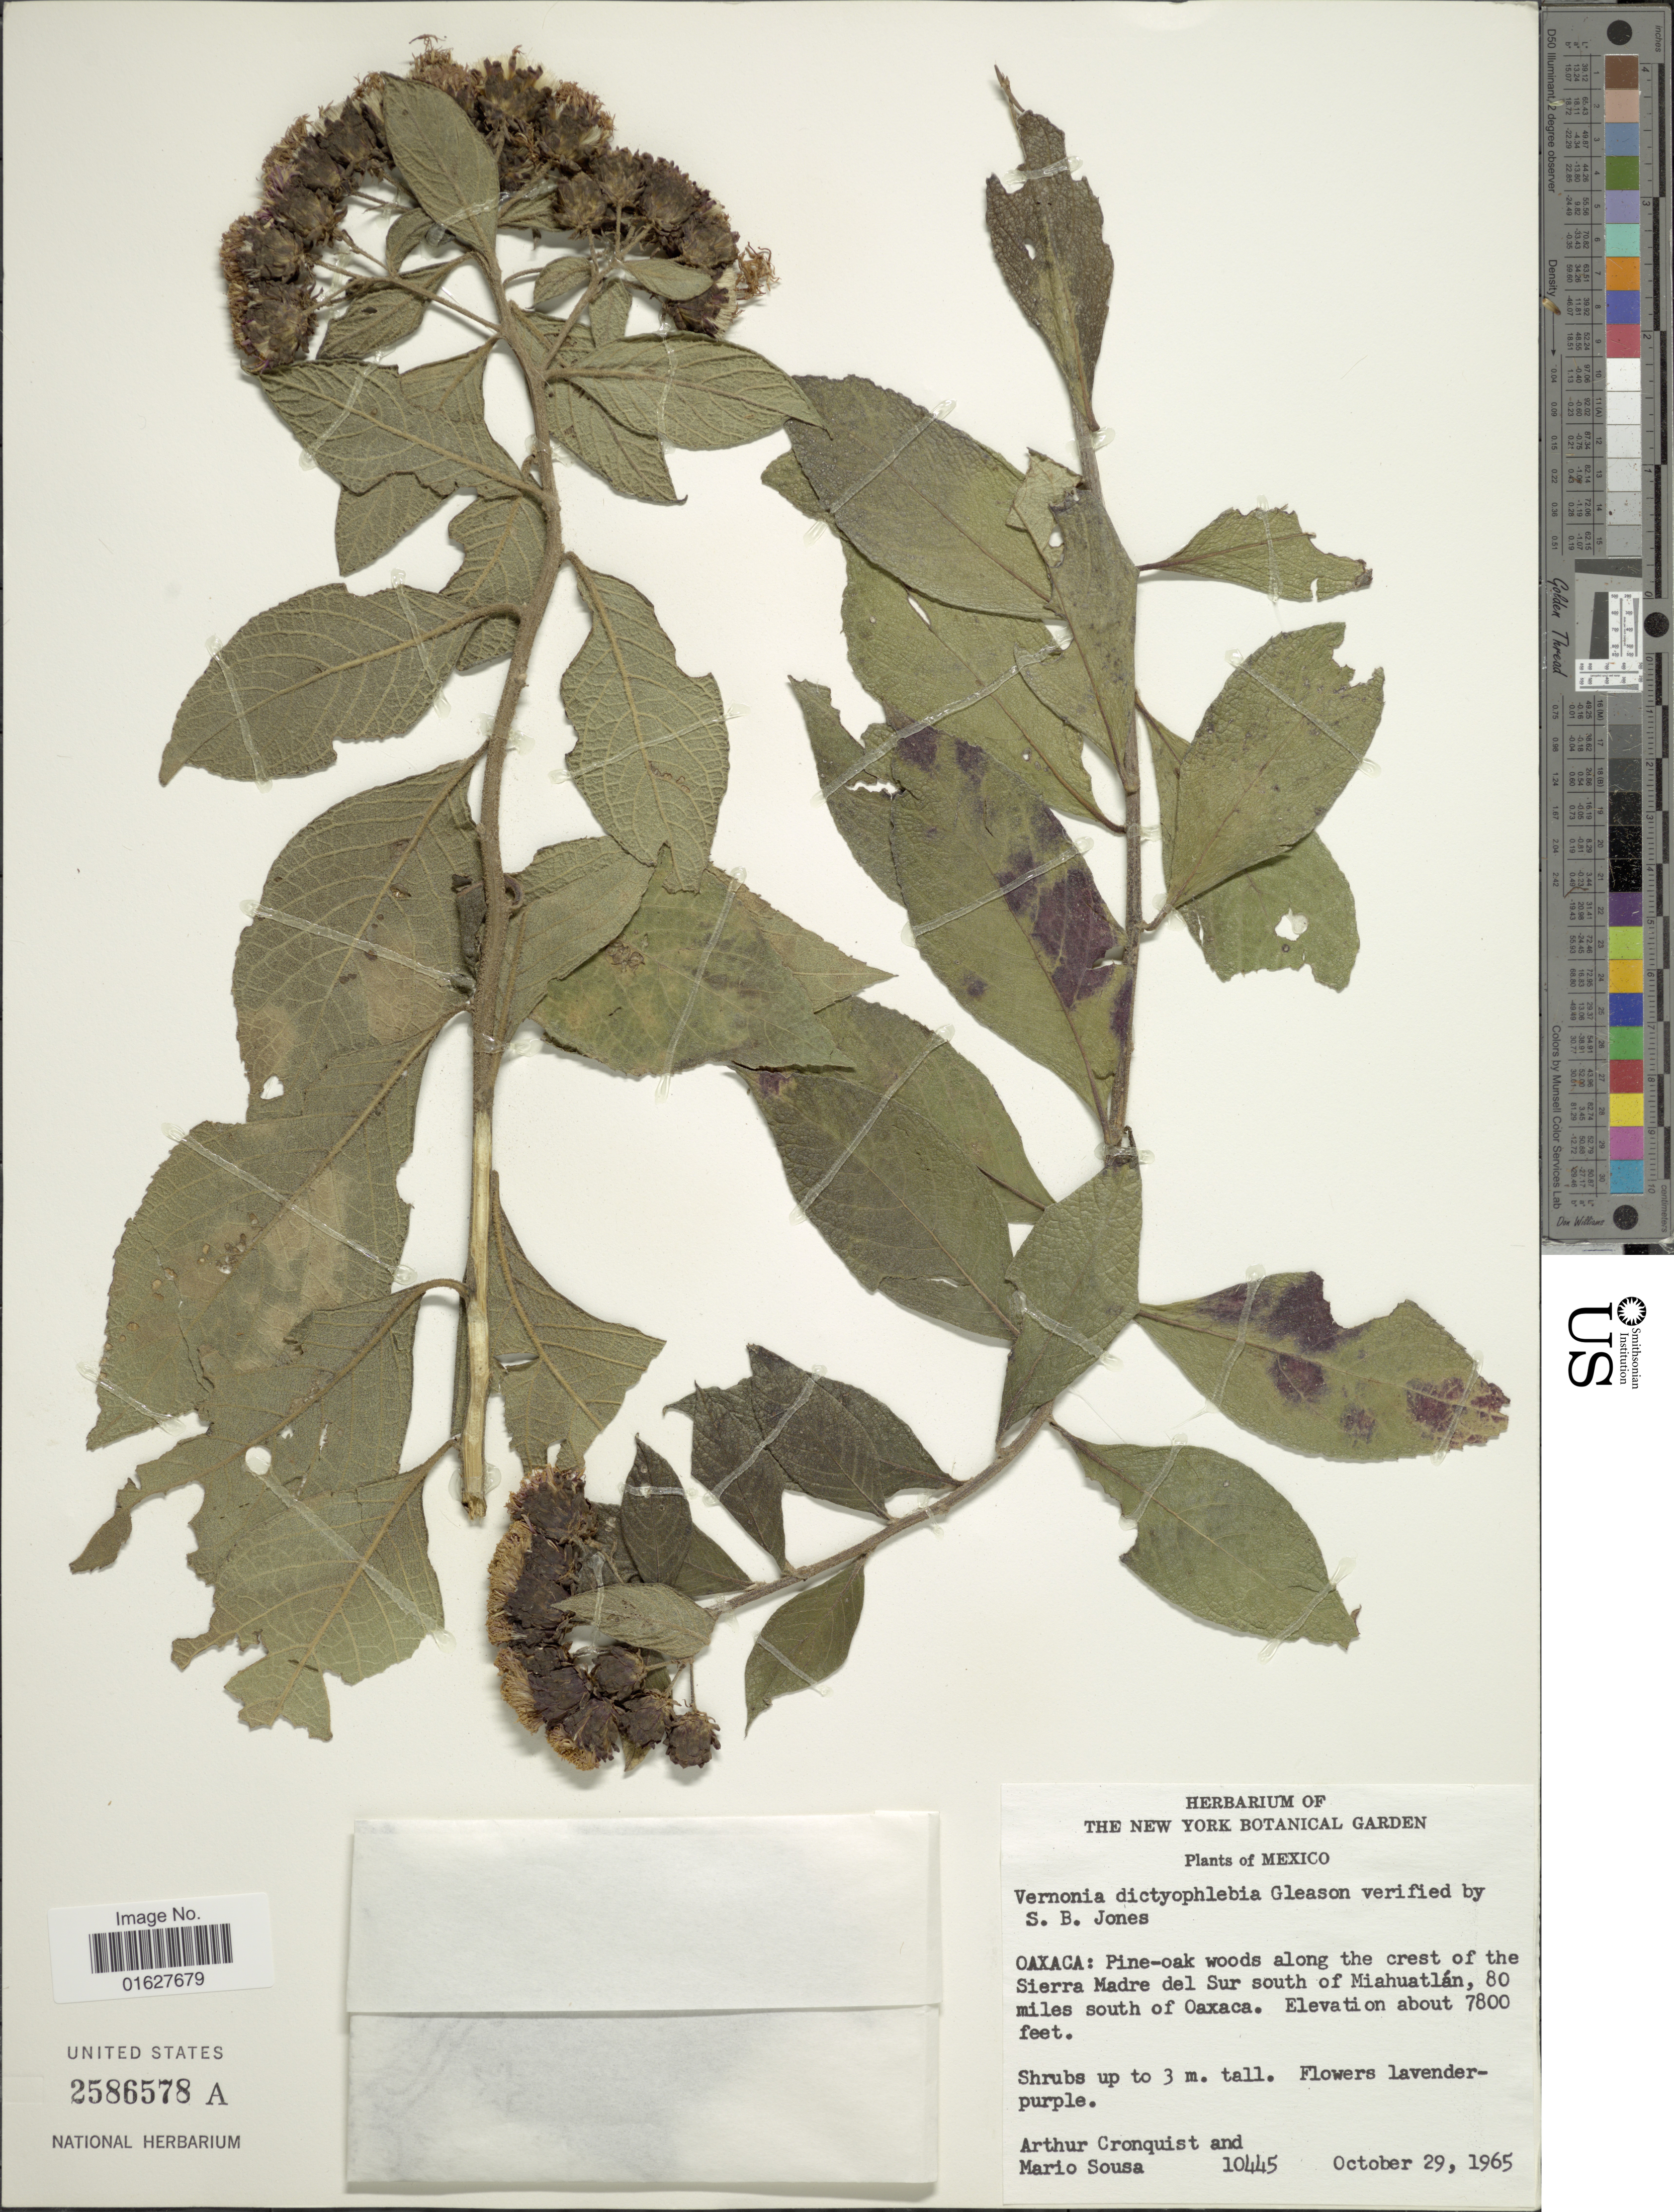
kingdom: Plantae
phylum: Tracheophyta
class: Magnoliopsida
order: Asterales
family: Asteraceae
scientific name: Vickianthus inuloides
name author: (DC.) H. Rob.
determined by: Renon, Polla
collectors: A. J. Cronquist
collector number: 10445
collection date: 1965-10-29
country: Mexico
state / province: Oaxaca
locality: México. Oaxaca: Pine-oak woods along the crest of the Sierra Madre del Sur south of Miahatlan, 80 miles south of Oaxaca.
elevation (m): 2377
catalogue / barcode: US 2586578A